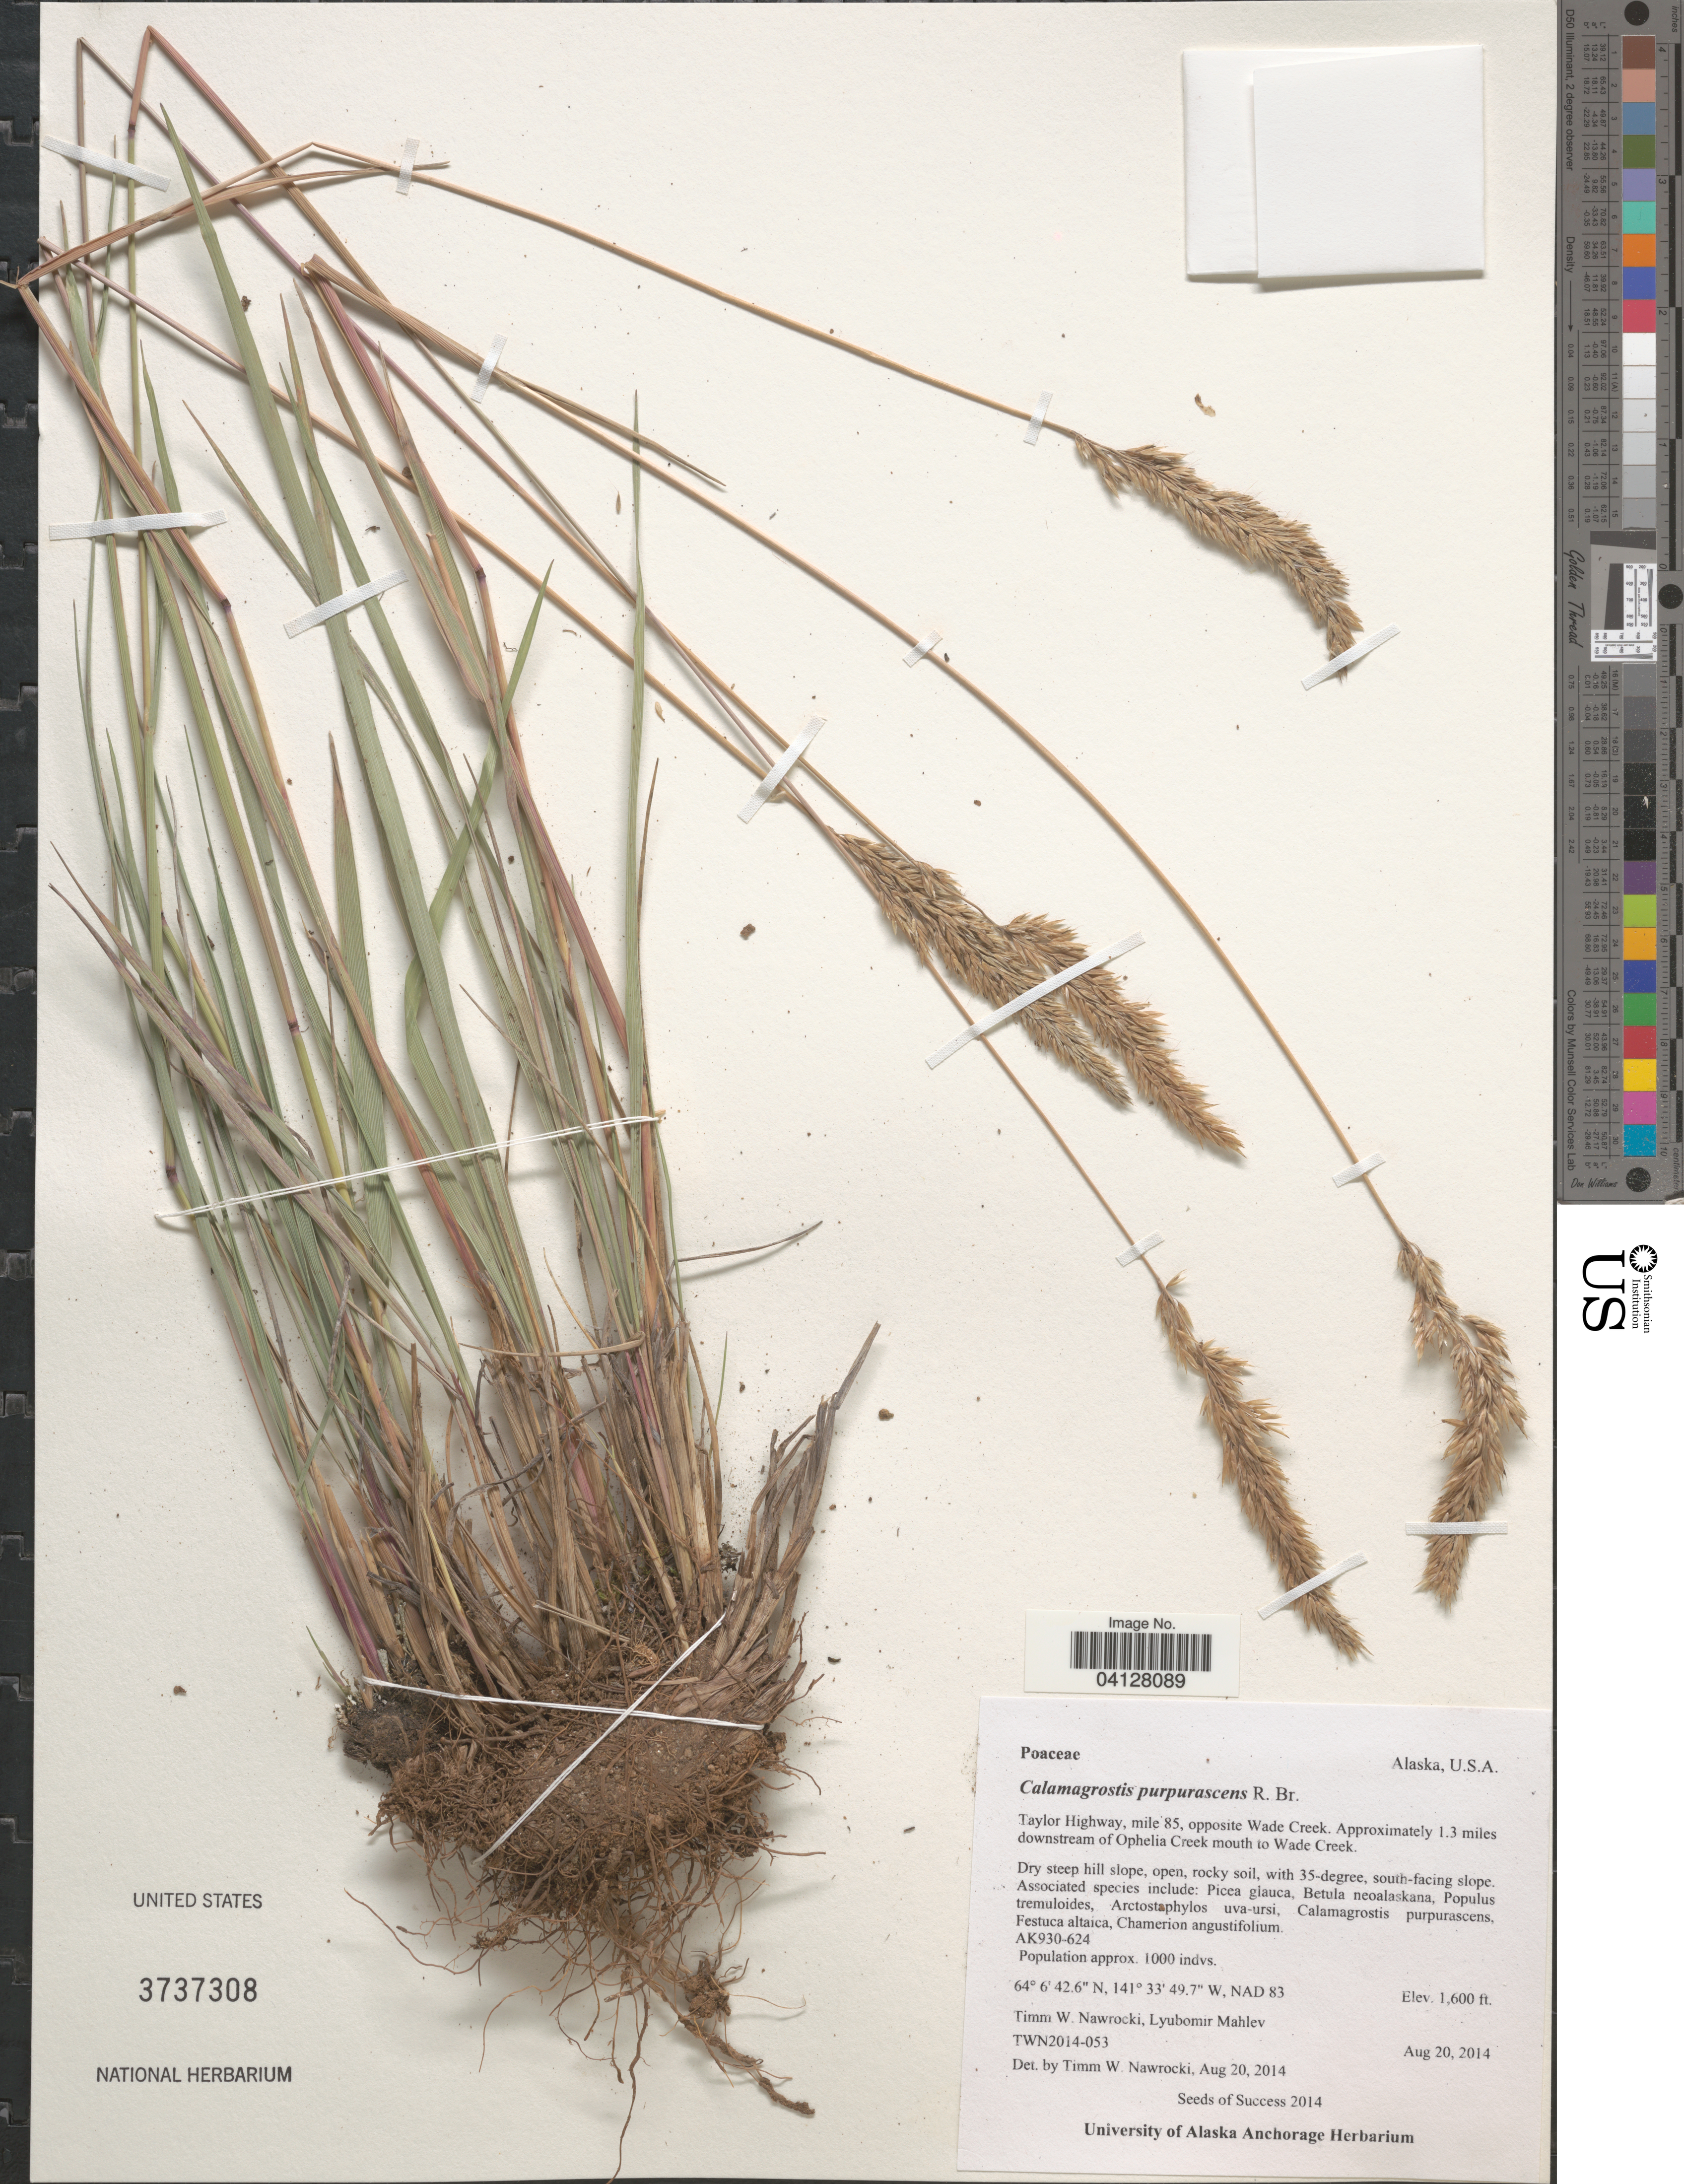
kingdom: Plantae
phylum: Tracheophyta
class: Liliopsida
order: Poales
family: Poaceae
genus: Calamagrostis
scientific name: Calamagrostis purpurascens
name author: R. Br.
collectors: T. Nawrocki & L. Mahlev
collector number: TWN2014-053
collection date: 2014-08-20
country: United States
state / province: Alaska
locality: Taylor Highway, mile 85, opposite Wade Creek. Approximately 1.3 miles downstream of Ophelia Creek mouth to Wade Creek. AK930-624.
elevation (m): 488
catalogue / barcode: US 3737308